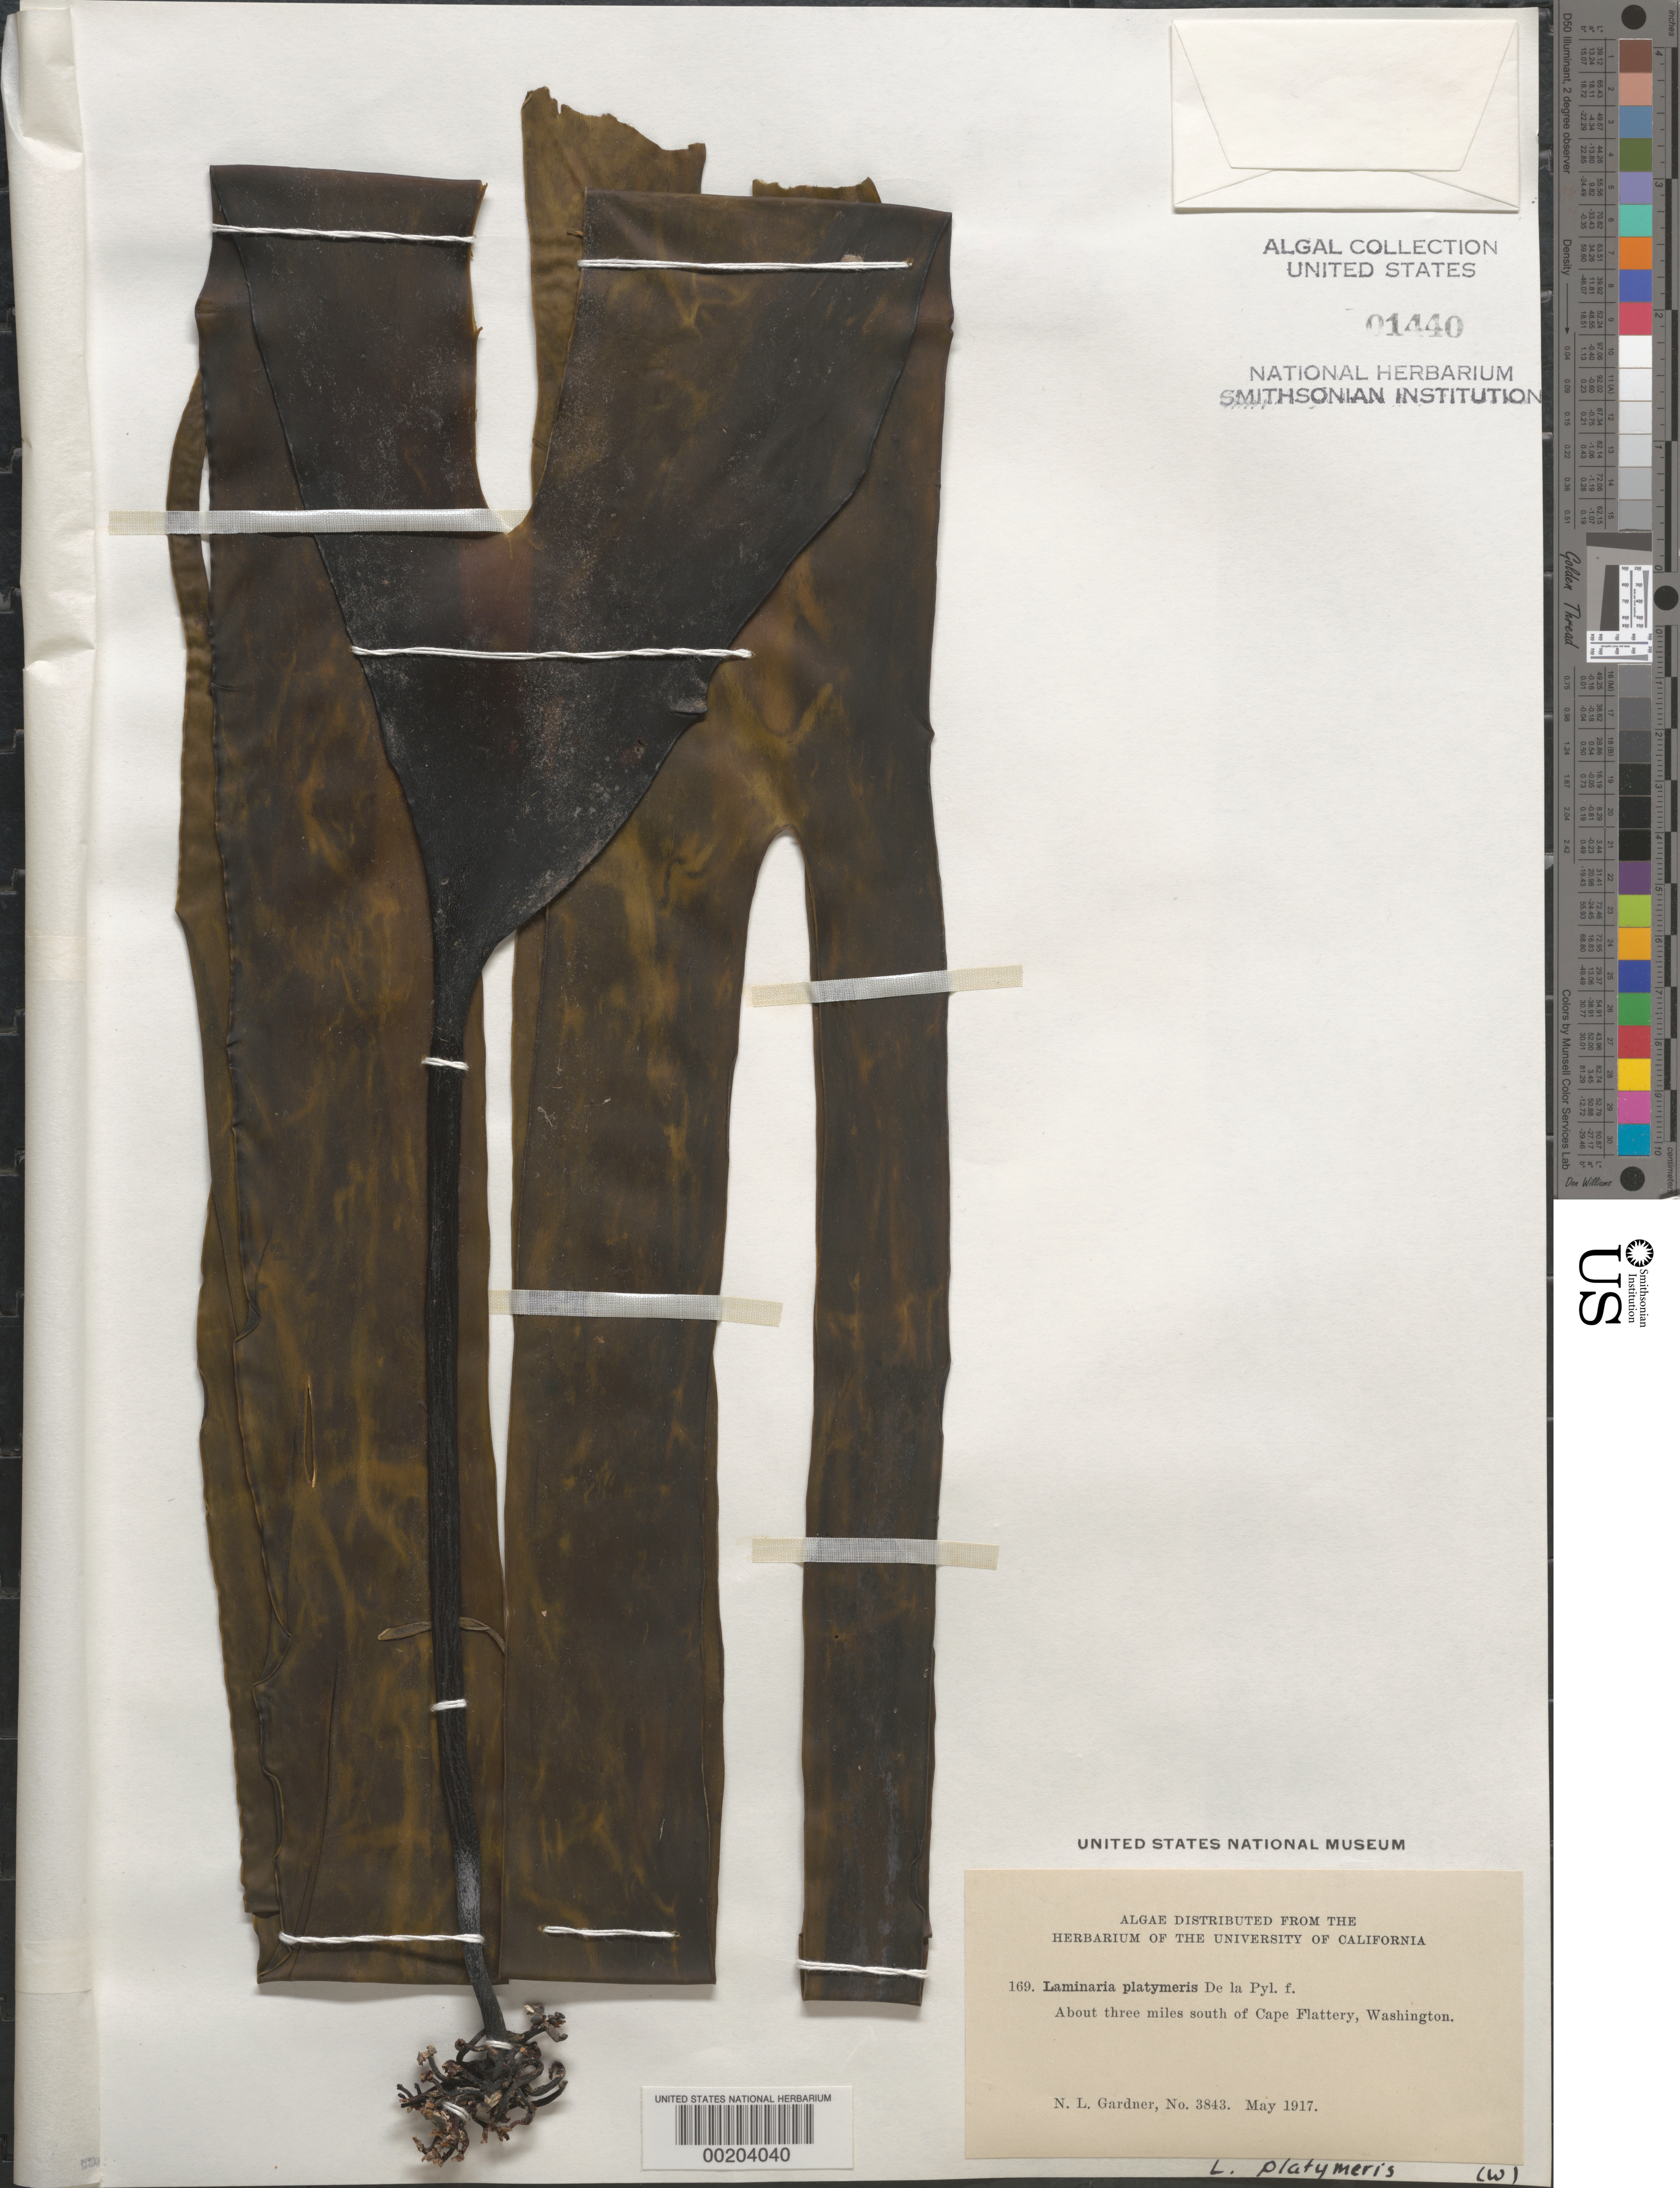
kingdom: Chromista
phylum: Ochrophyta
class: Phaeophyceae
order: Laminariales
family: Laminariaceae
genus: Laminaria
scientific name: Laminaria platymeris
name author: Bach. Pyl.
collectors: N. Gardner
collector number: NLG 3843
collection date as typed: May 1917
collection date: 1917-05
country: United States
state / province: Washington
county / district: Clallam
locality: Ca. 3 miles south of Cape Flattery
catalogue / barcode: US 1440